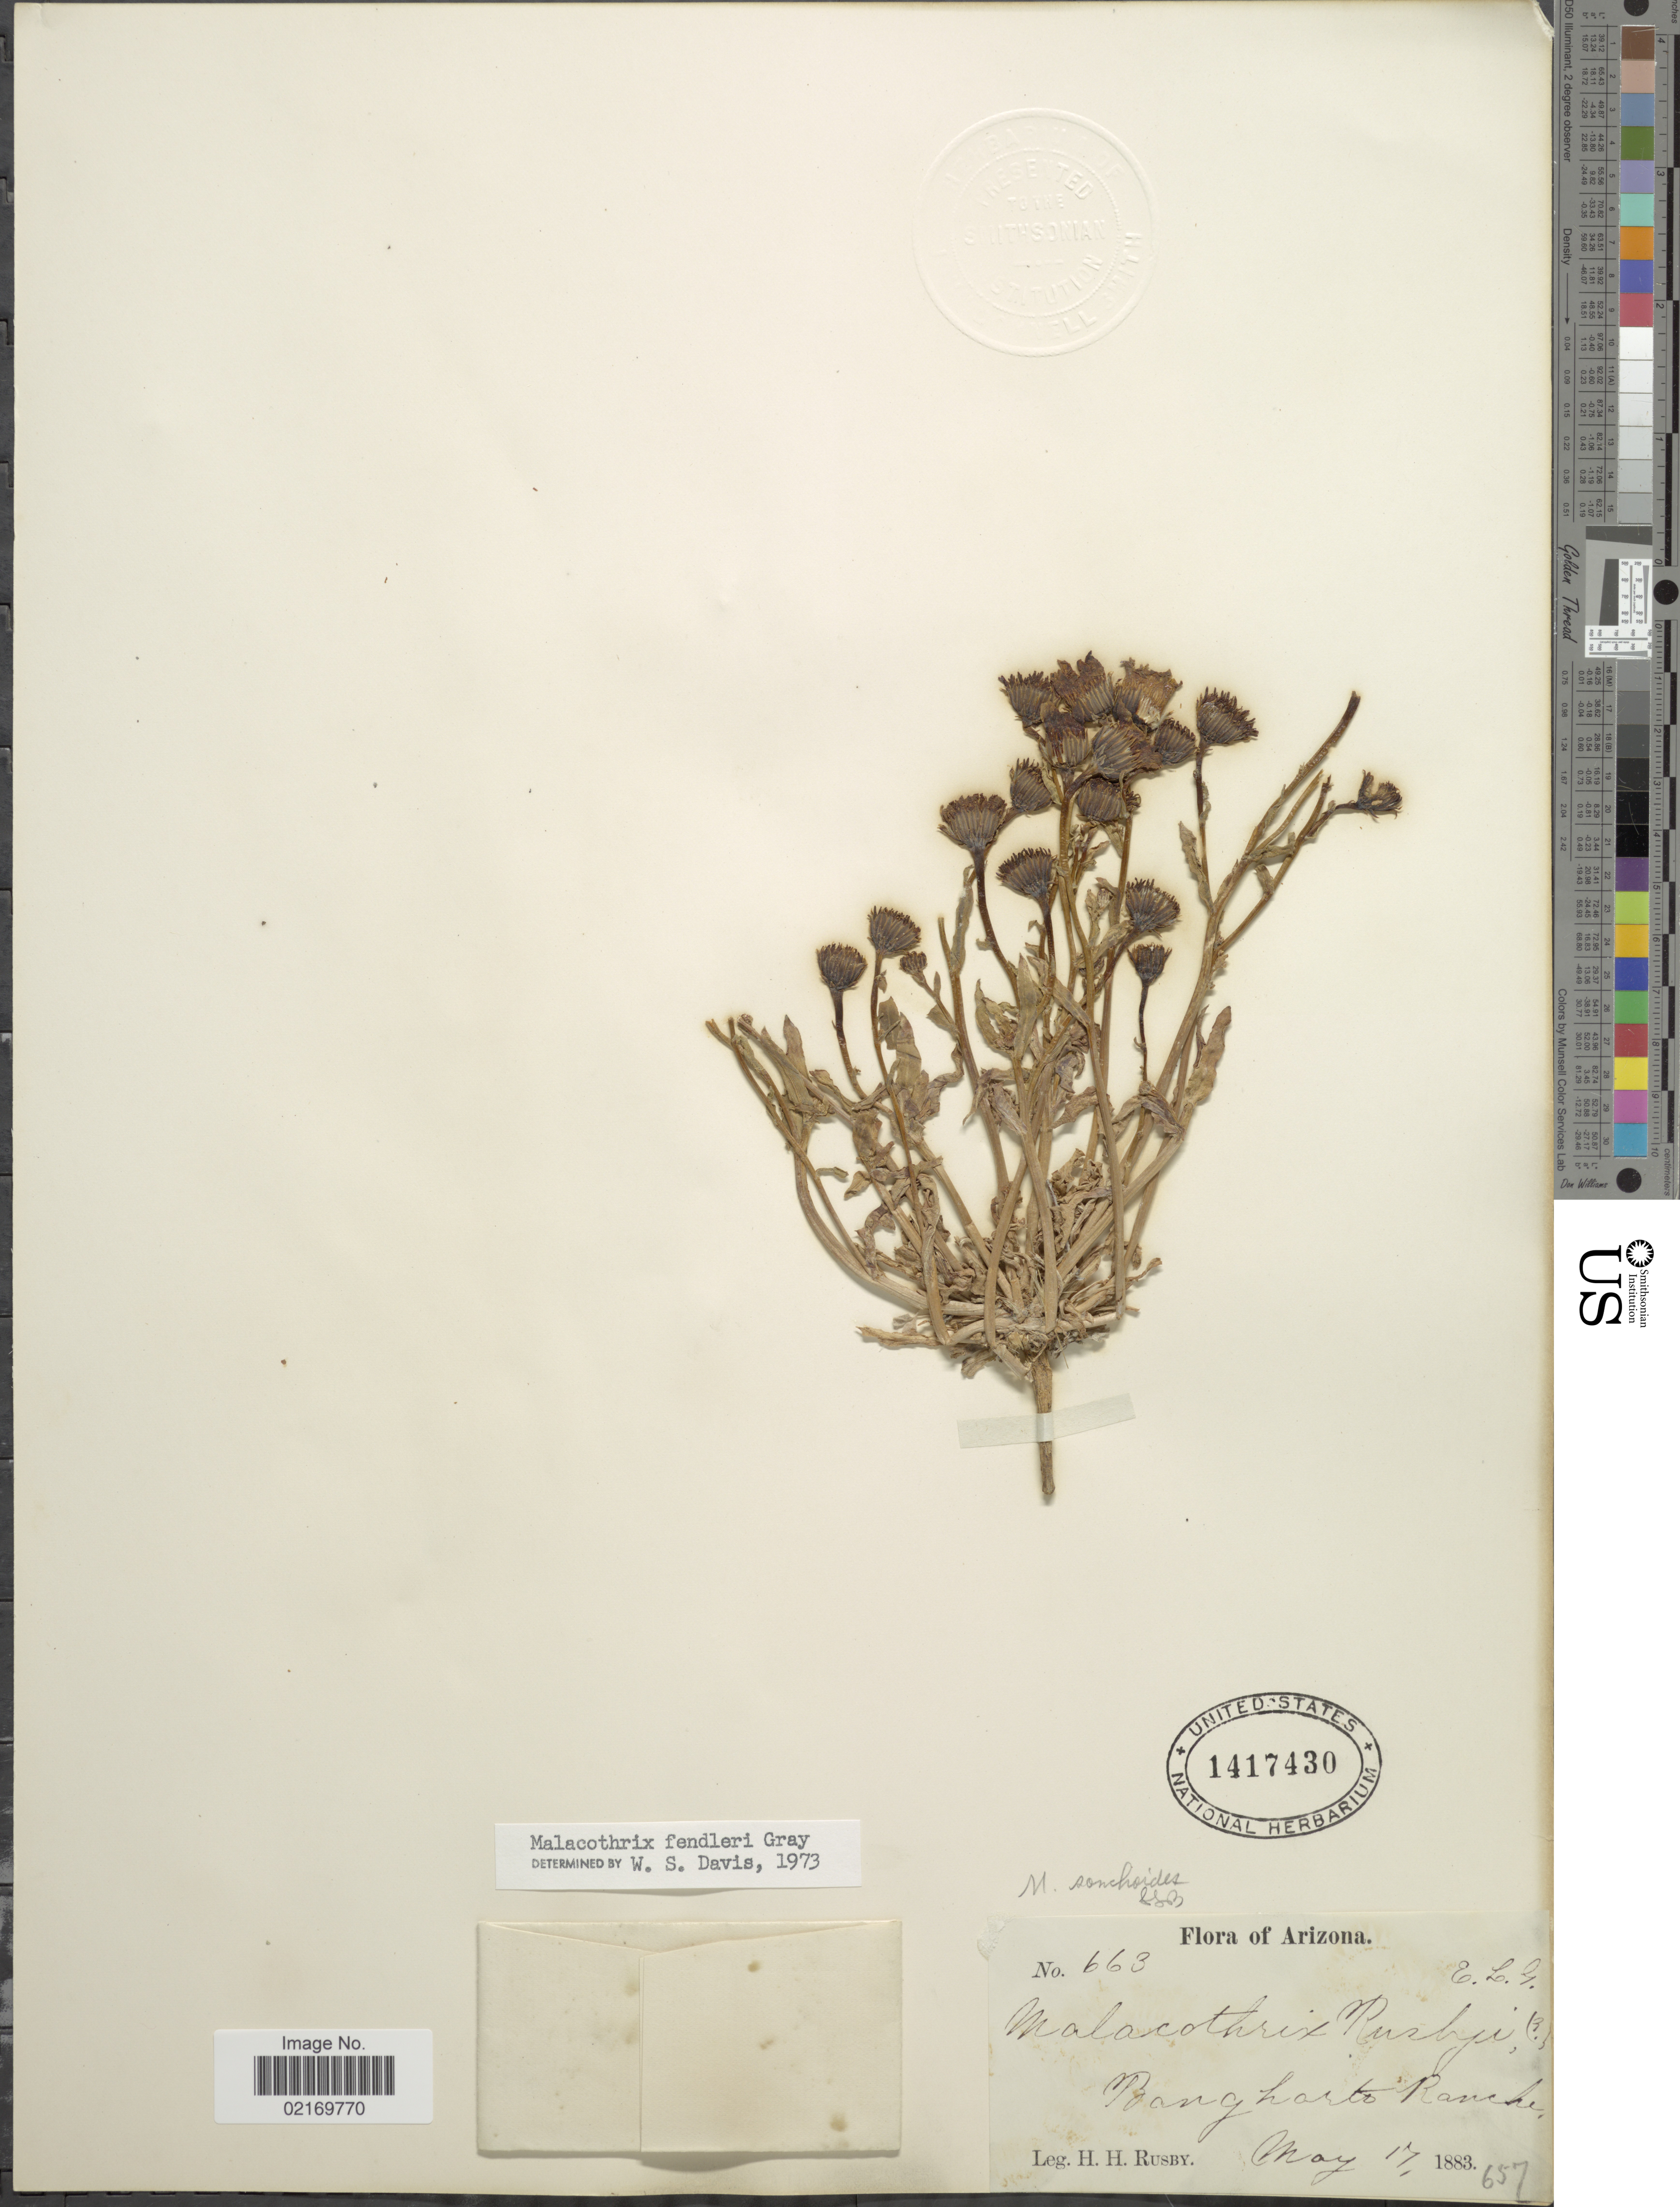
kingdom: Plantae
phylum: Tracheophyta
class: Magnoliopsida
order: Asterales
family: Asteraceae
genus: Malacothrix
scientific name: Malacothrix fendleri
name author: A. Gray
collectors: H. H. Rusby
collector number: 663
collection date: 1883-05-17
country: United States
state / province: Arizona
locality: Bangharts Ranche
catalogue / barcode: US 1417430